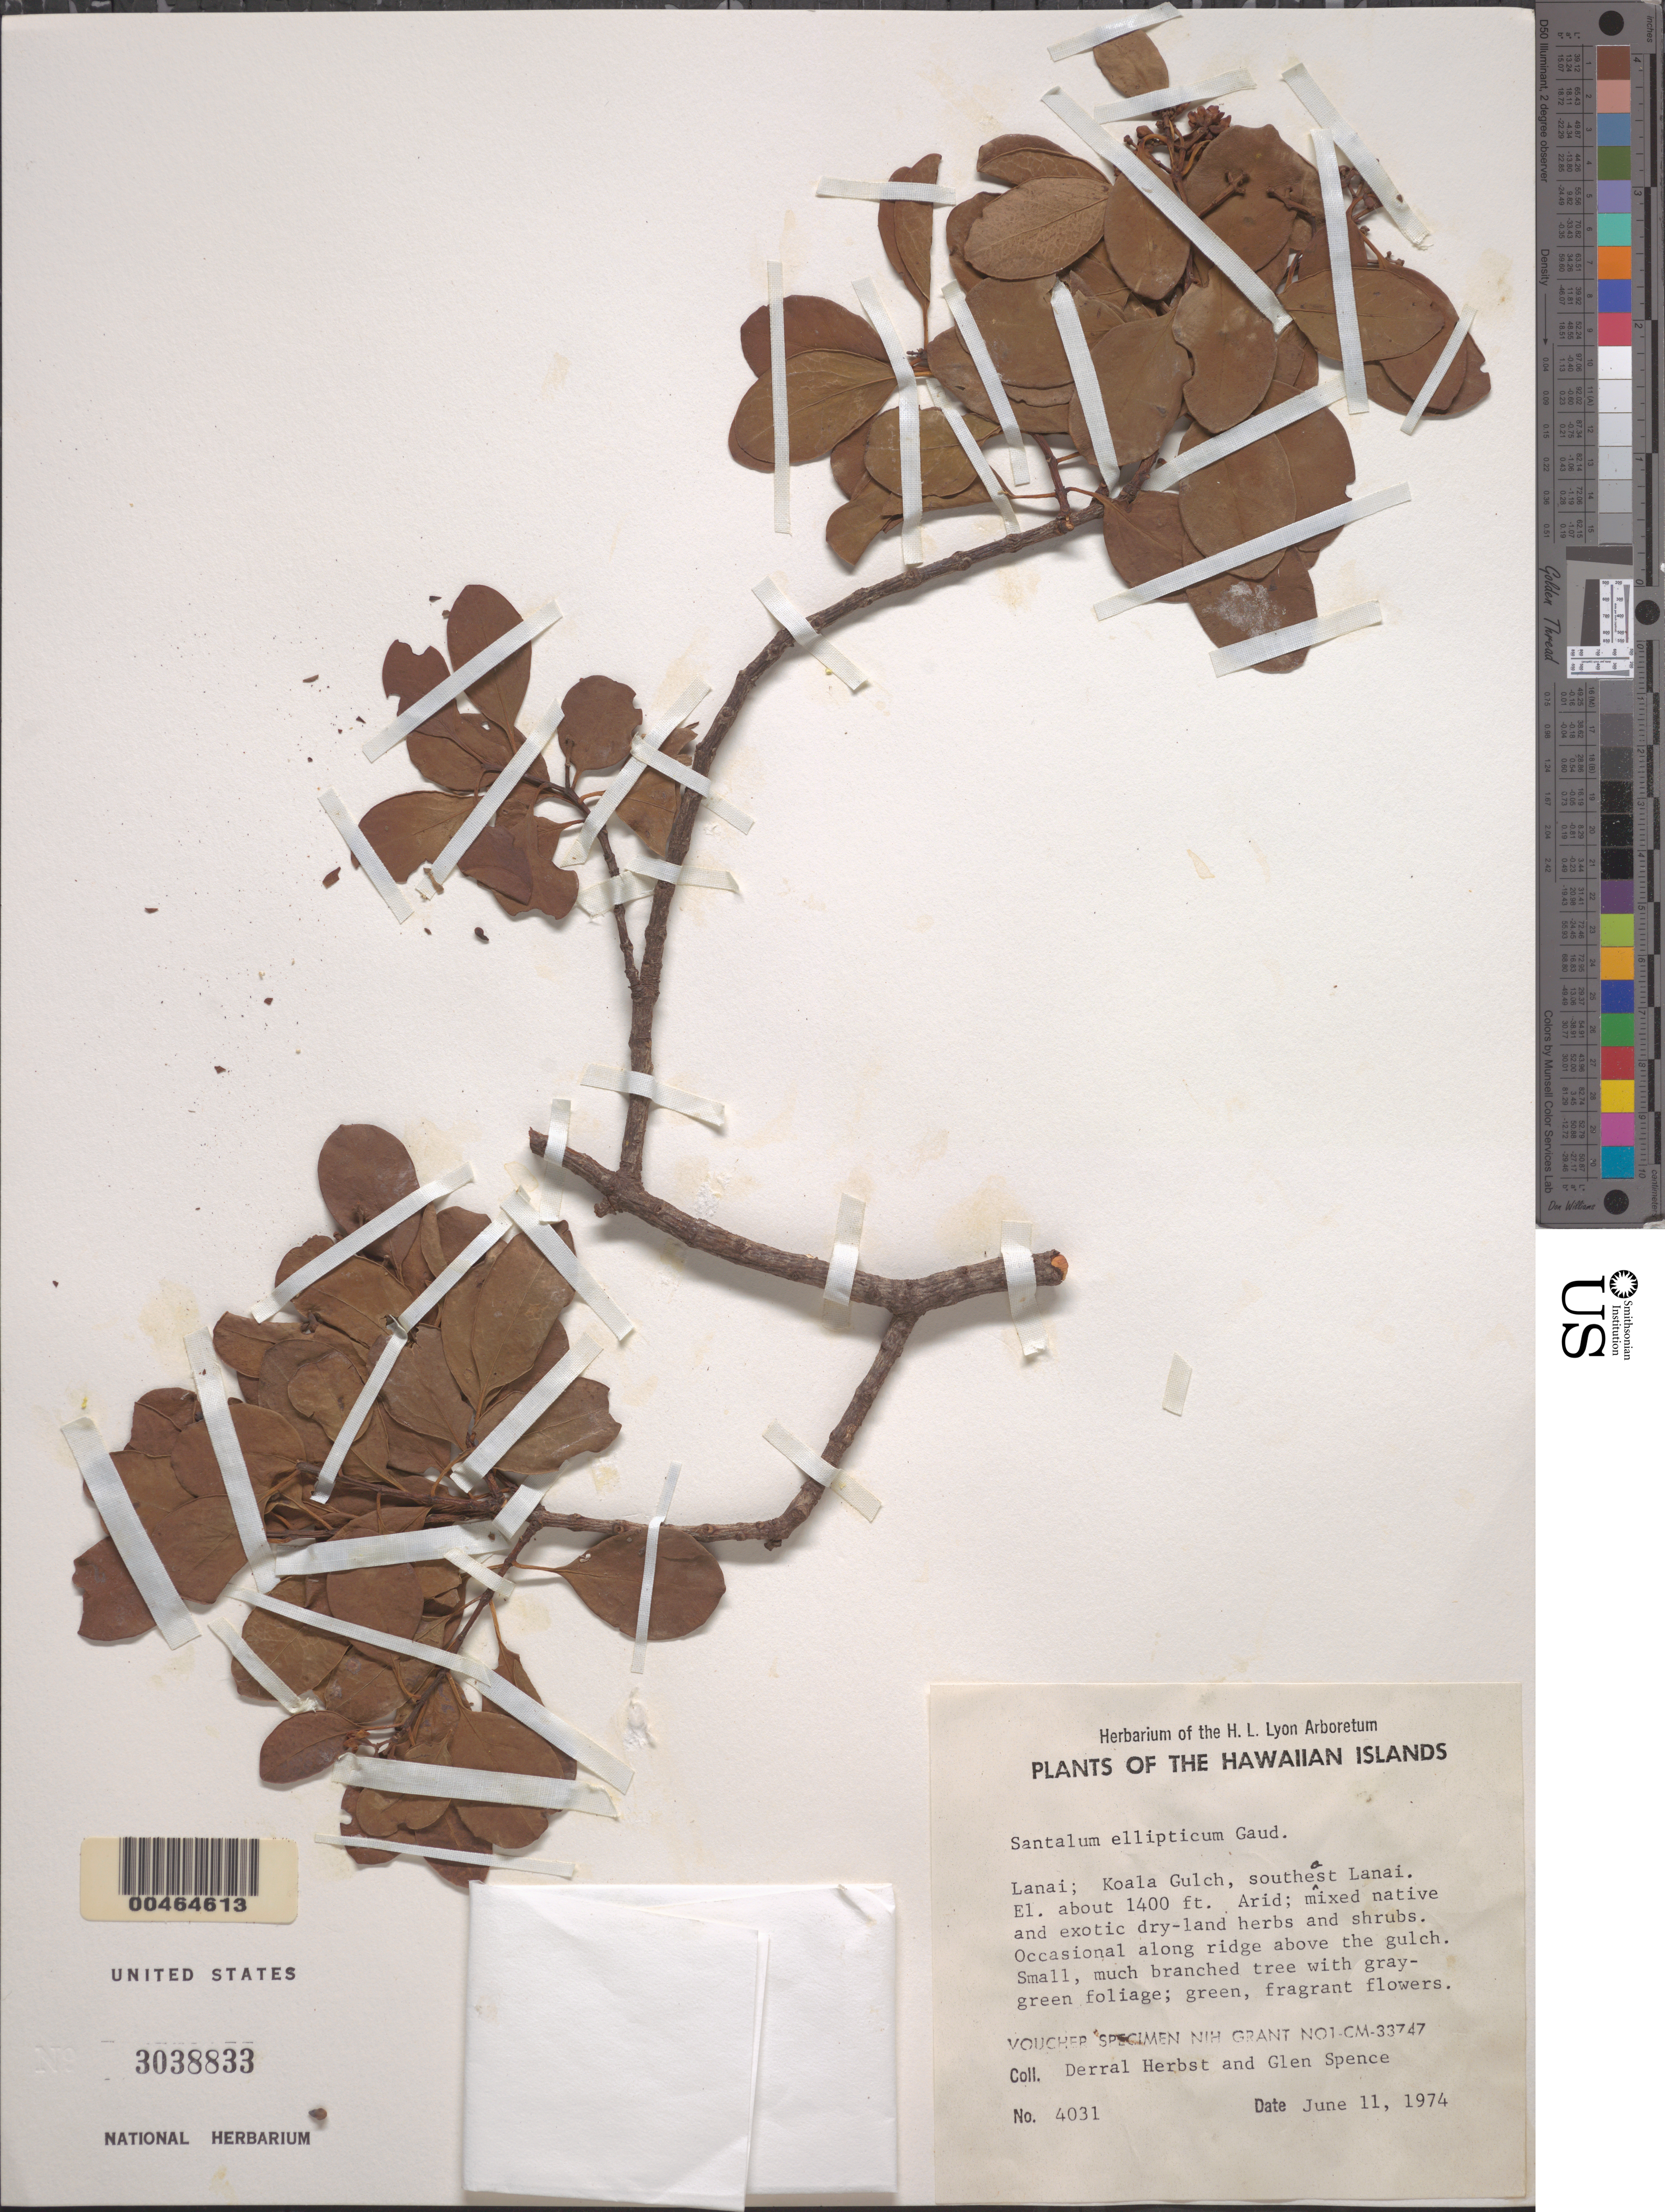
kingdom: Plantae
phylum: Tracheophyta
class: Magnoliopsida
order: Santalales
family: Santalaceae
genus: Santalum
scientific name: Santalum ellipticum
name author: Gaudich.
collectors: D. R. Herbst & G. Spence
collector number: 4031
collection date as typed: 11 Jun 1974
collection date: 1974-06-11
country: United States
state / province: Hawaii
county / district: Maui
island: Lana'i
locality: Koala Gulch, SE Lanai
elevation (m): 427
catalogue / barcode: US 3038833